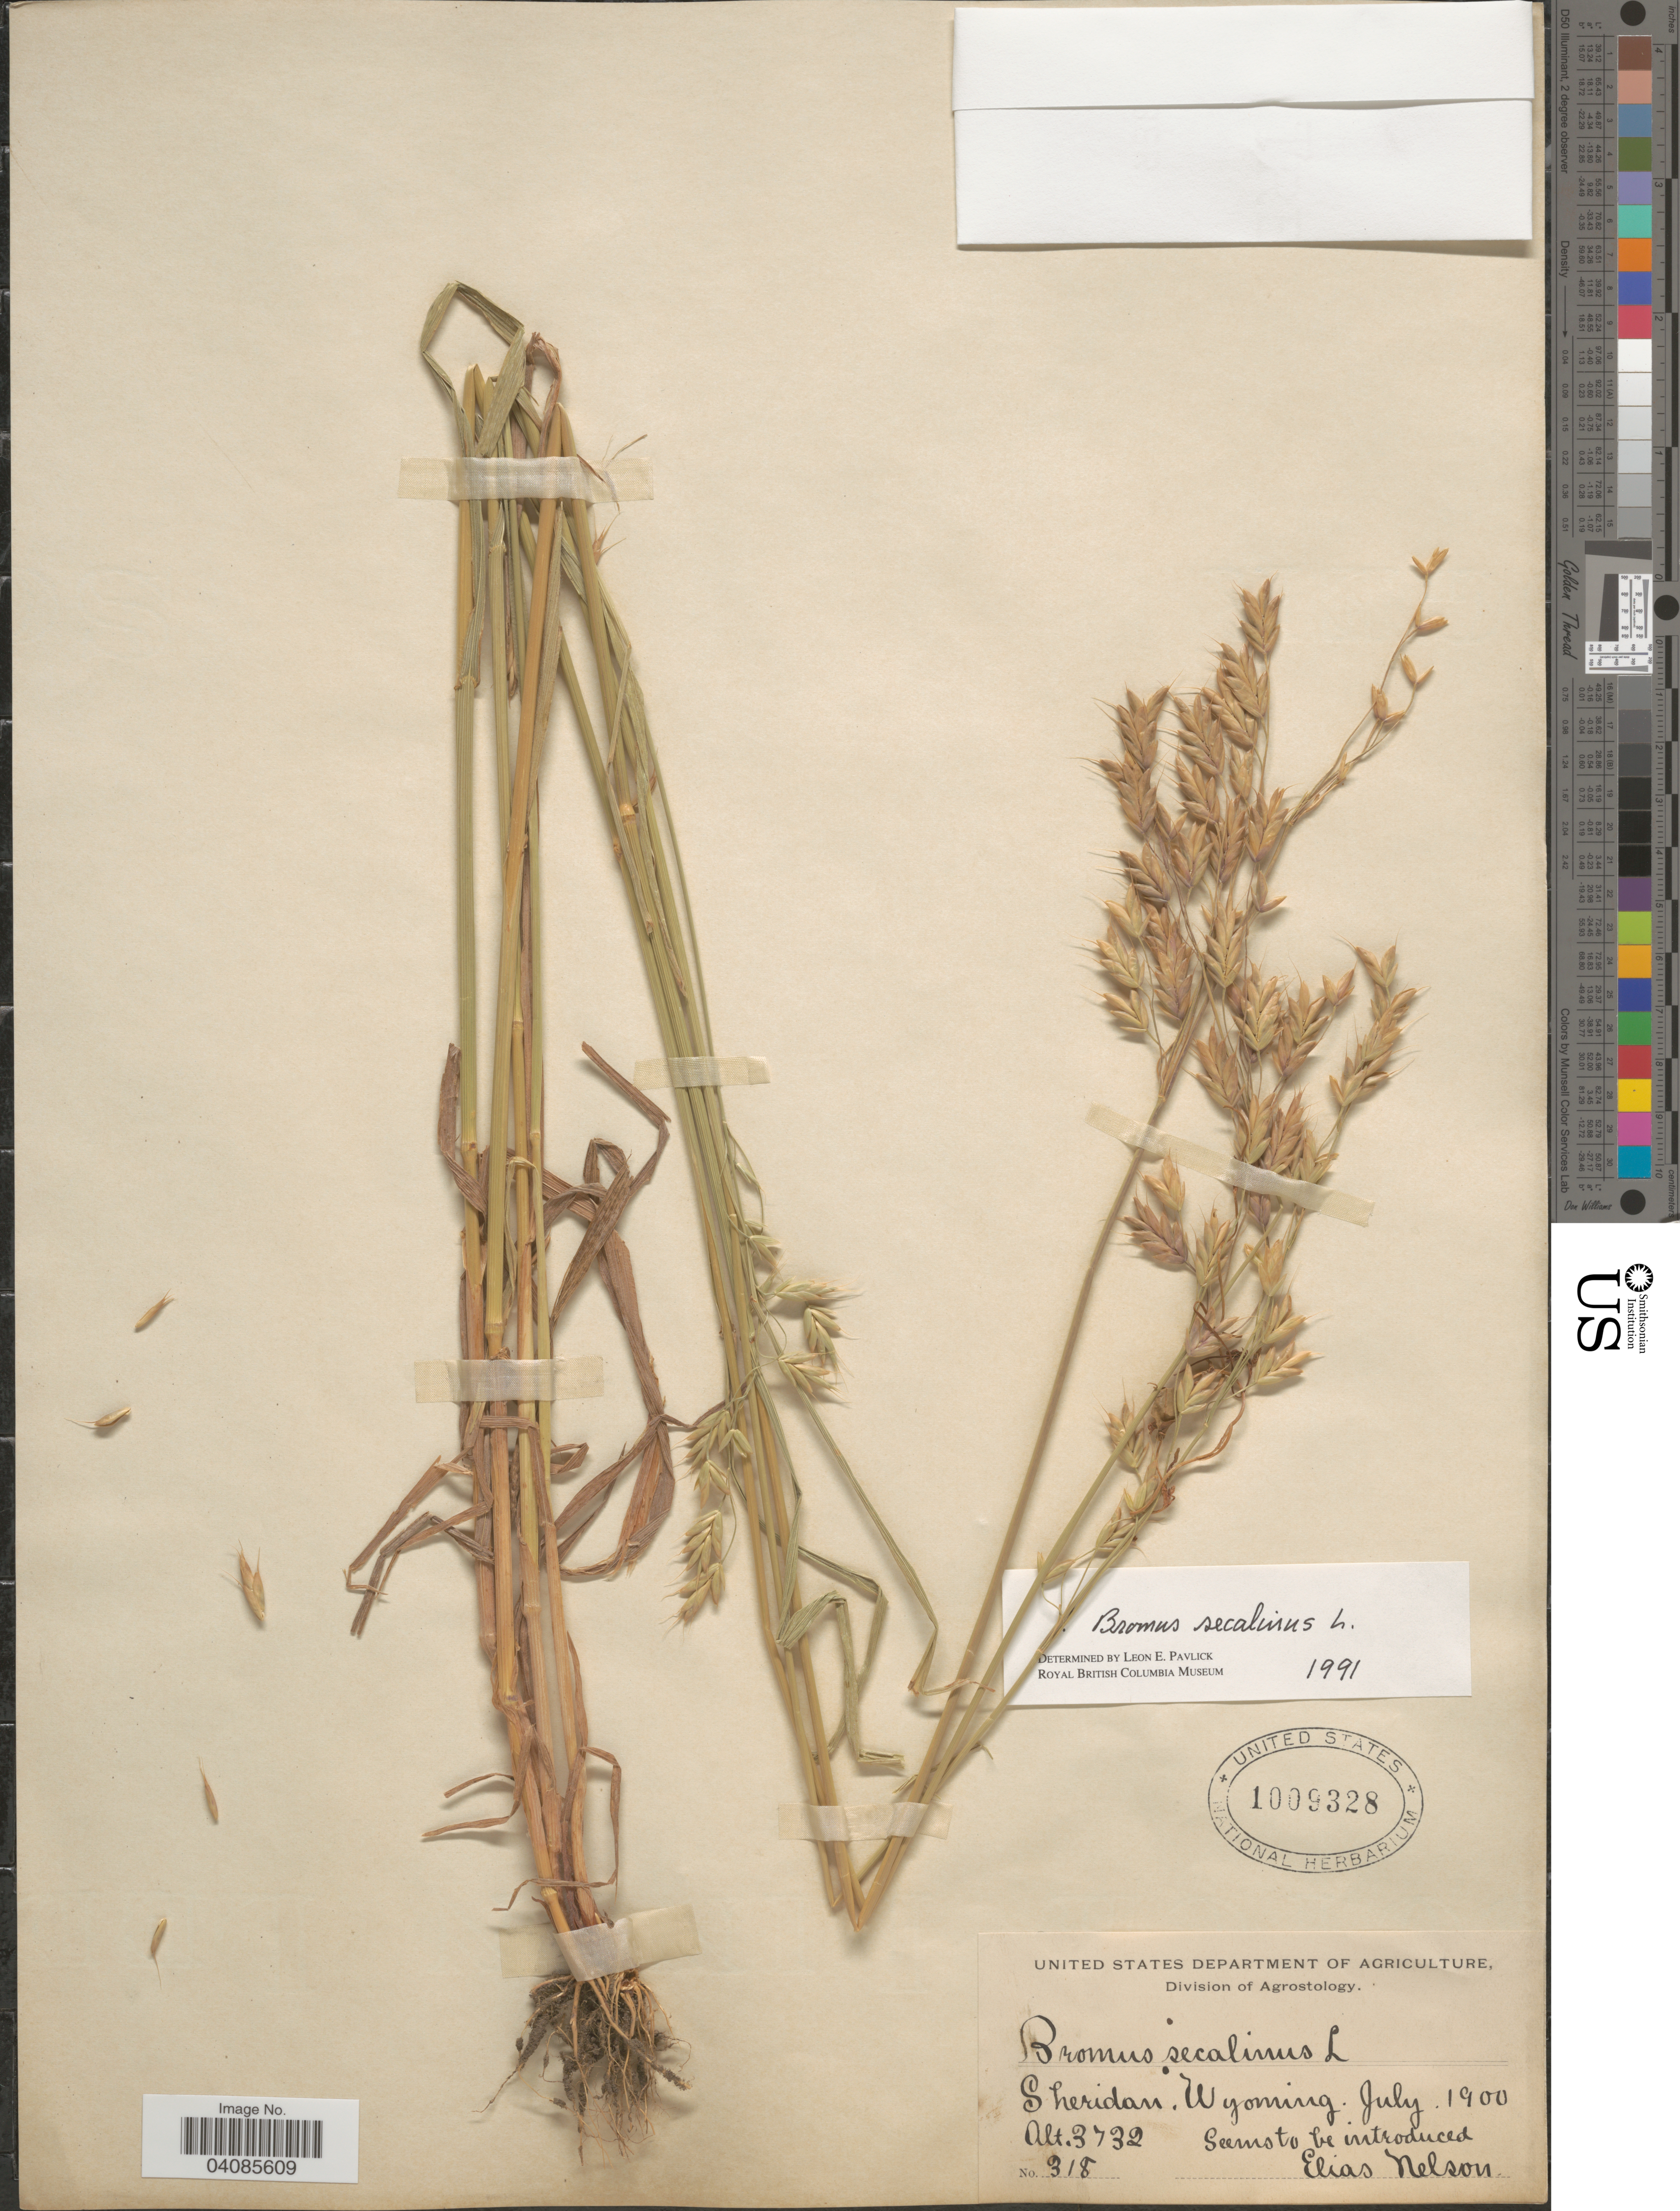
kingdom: Plantae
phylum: Tracheophyta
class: Liliopsida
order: Poales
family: Poaceae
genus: Bromus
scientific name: Bromus sitchensis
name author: Trin. in Bong.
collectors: E. Nelson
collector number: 318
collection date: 1900-07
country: United States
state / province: Wyoming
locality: Sheridan.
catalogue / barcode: US 1009328